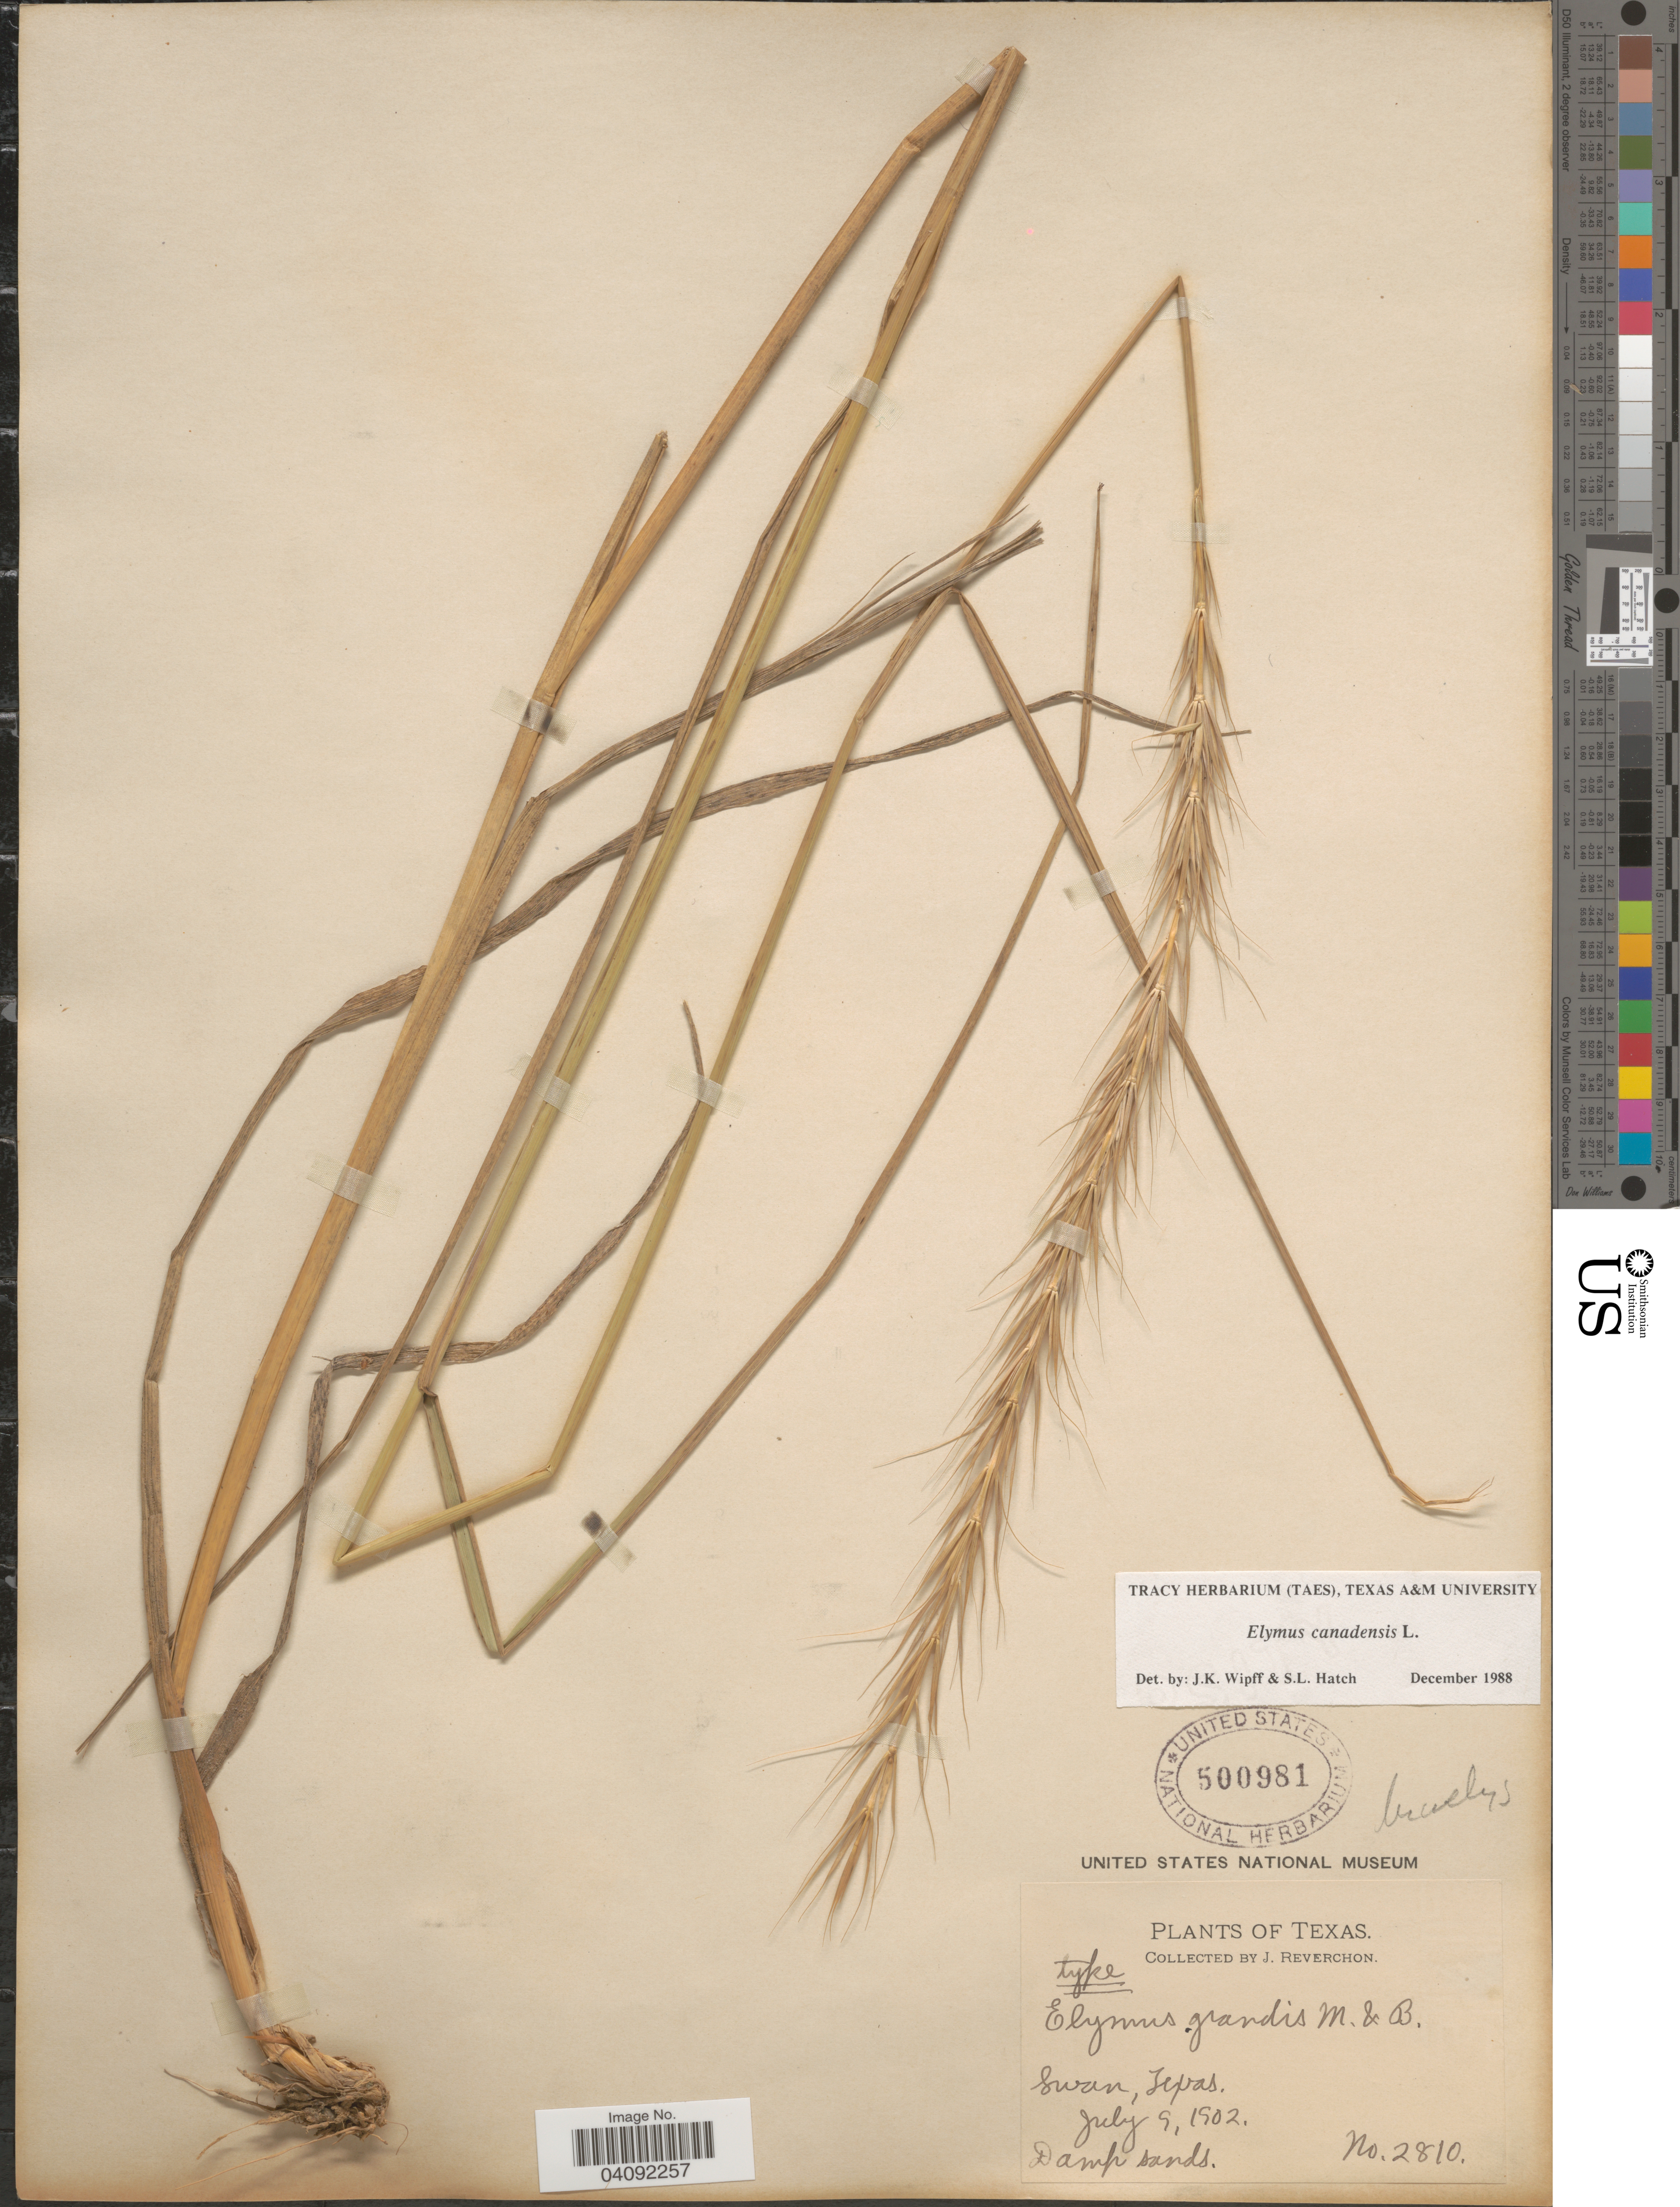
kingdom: Plantae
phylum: Tracheophyta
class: Liliopsida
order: Poales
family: Poaceae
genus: Elymus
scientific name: Elymus elymoides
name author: (Raf.) Swezey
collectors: J. Reverchon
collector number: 2810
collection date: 1902-07-09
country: United States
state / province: Texas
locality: Swan. Damp sands.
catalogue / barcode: US 500981